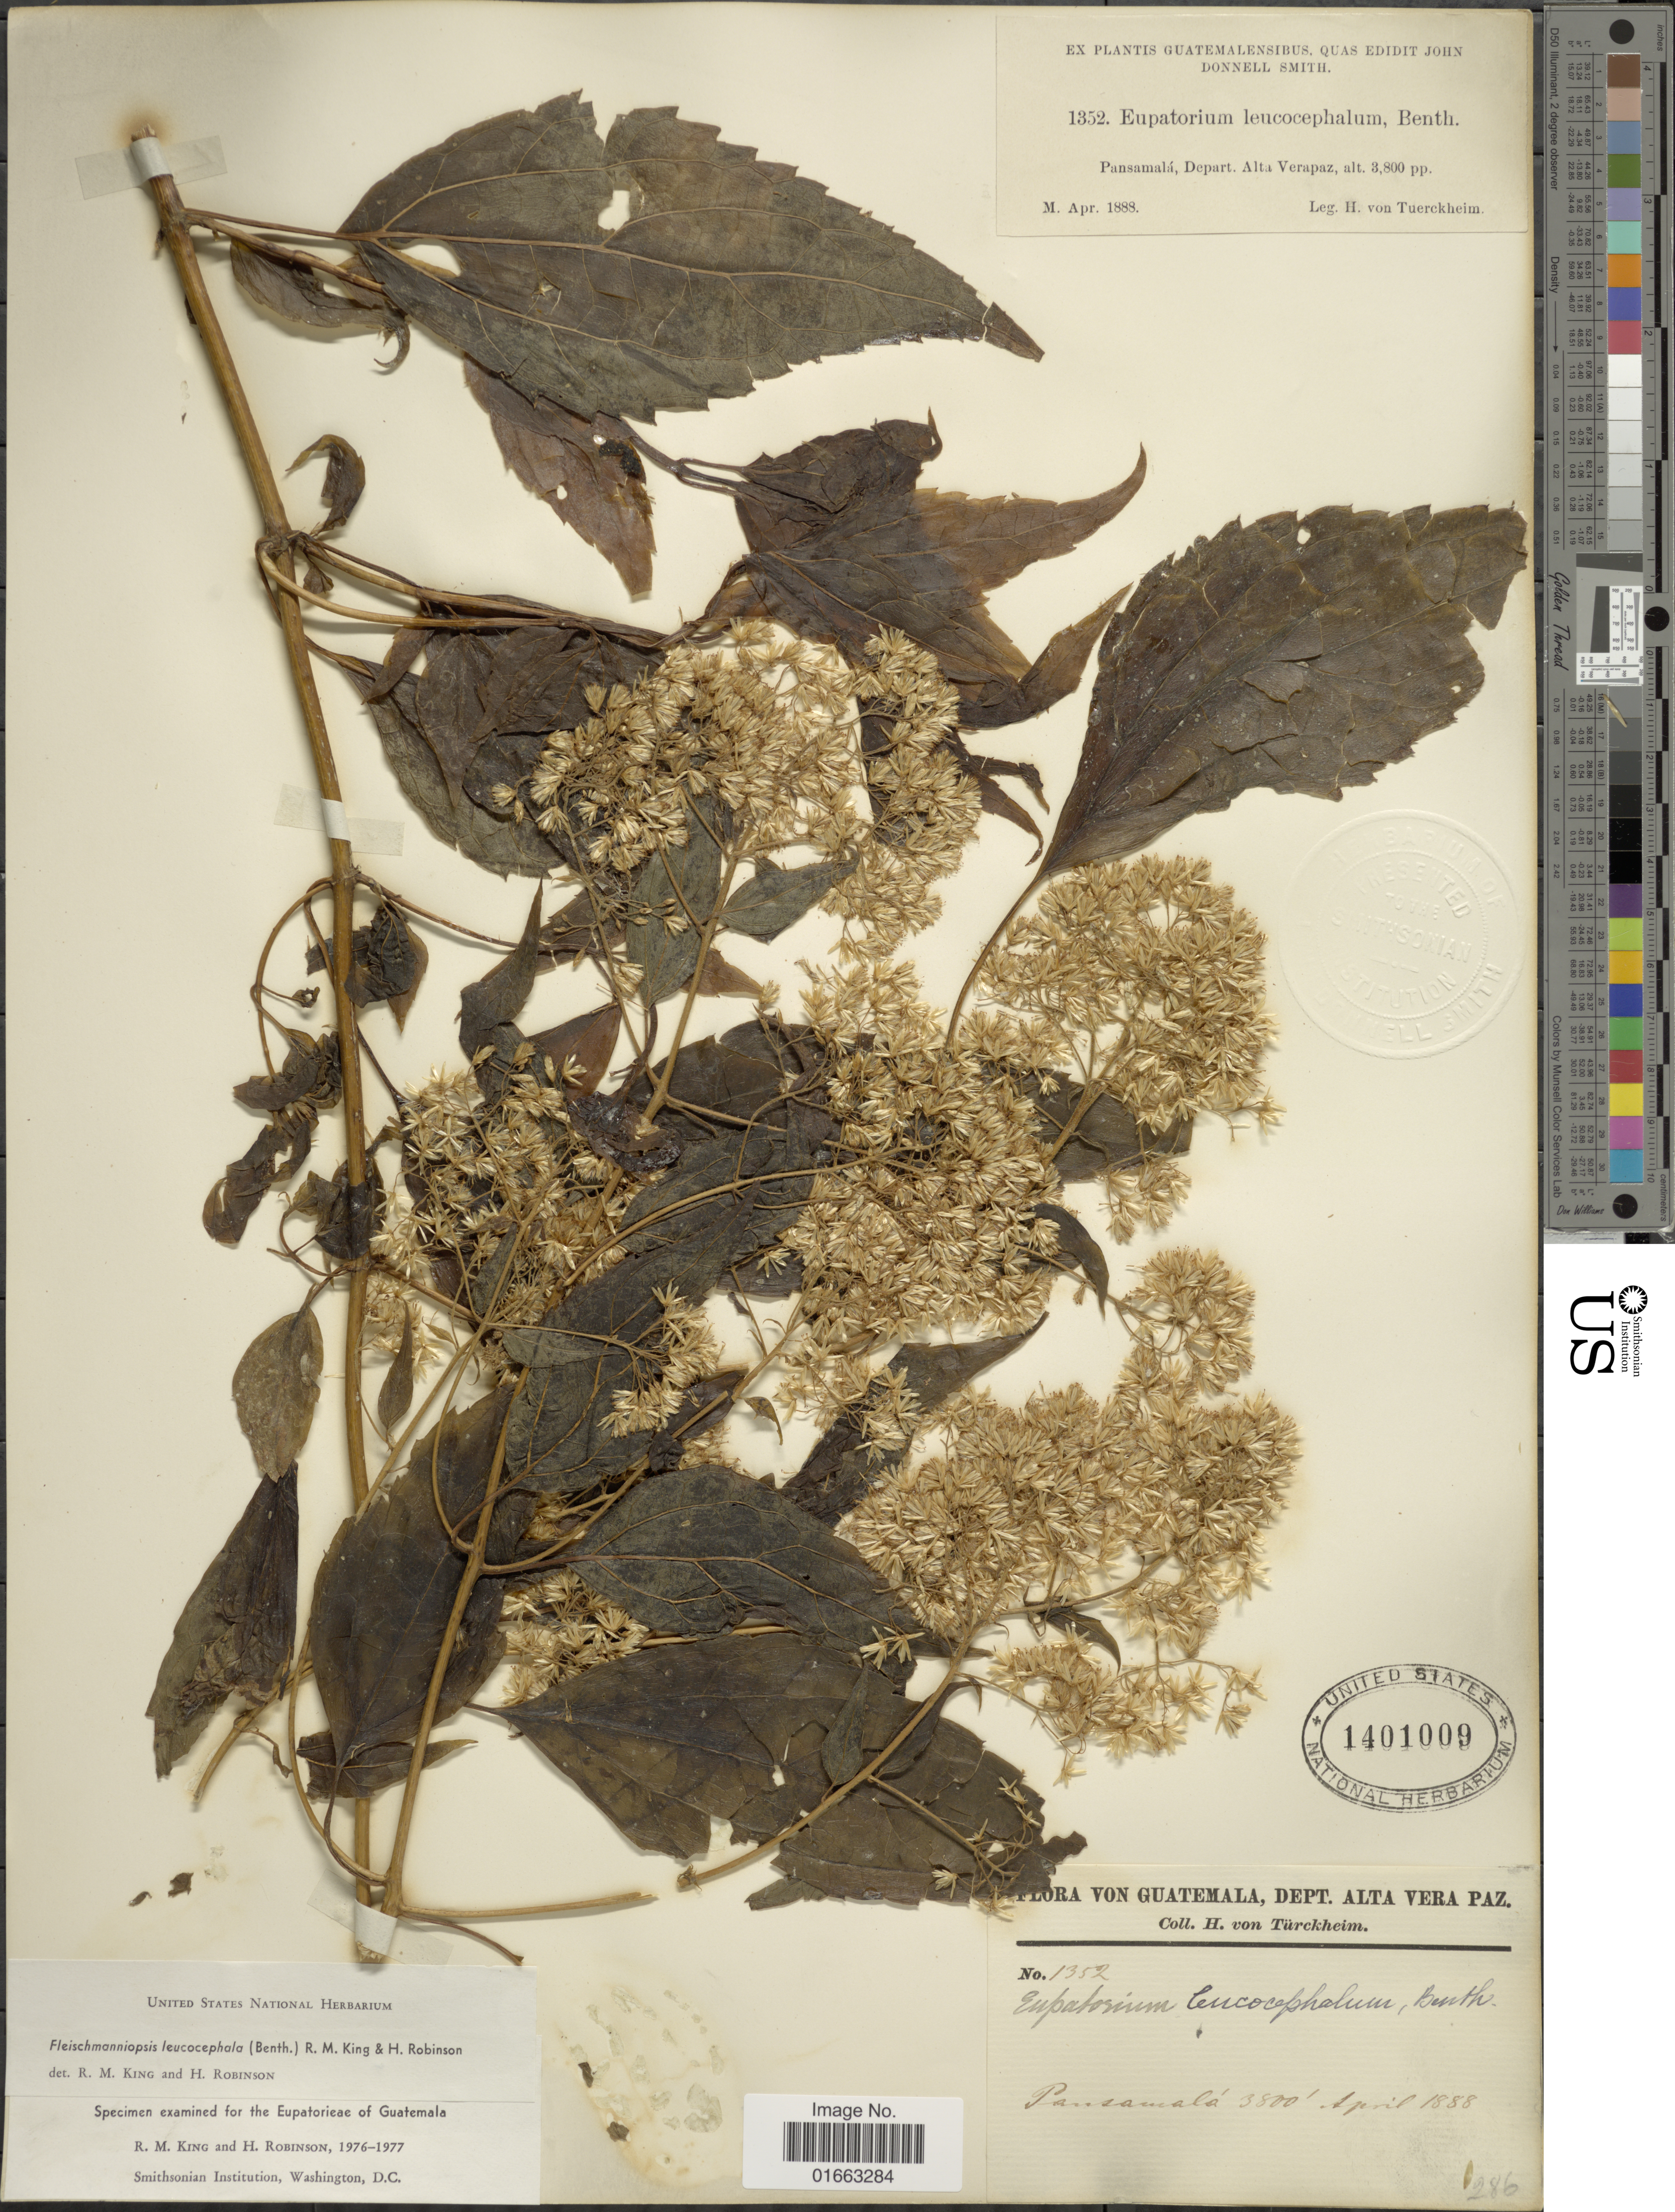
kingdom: Plantae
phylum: Tracheophyta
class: Magnoliopsida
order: Asterales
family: Asteraceae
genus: Fleischmanniopsis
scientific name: Fleischmanniopsis leucocephala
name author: (Benth.) R.M. King & H. Rob.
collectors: H. von Türckheim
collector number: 1352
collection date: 1888-04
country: Guatemala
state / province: Alta Verapaz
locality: Pansamalá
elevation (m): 1158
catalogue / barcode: US 1401009